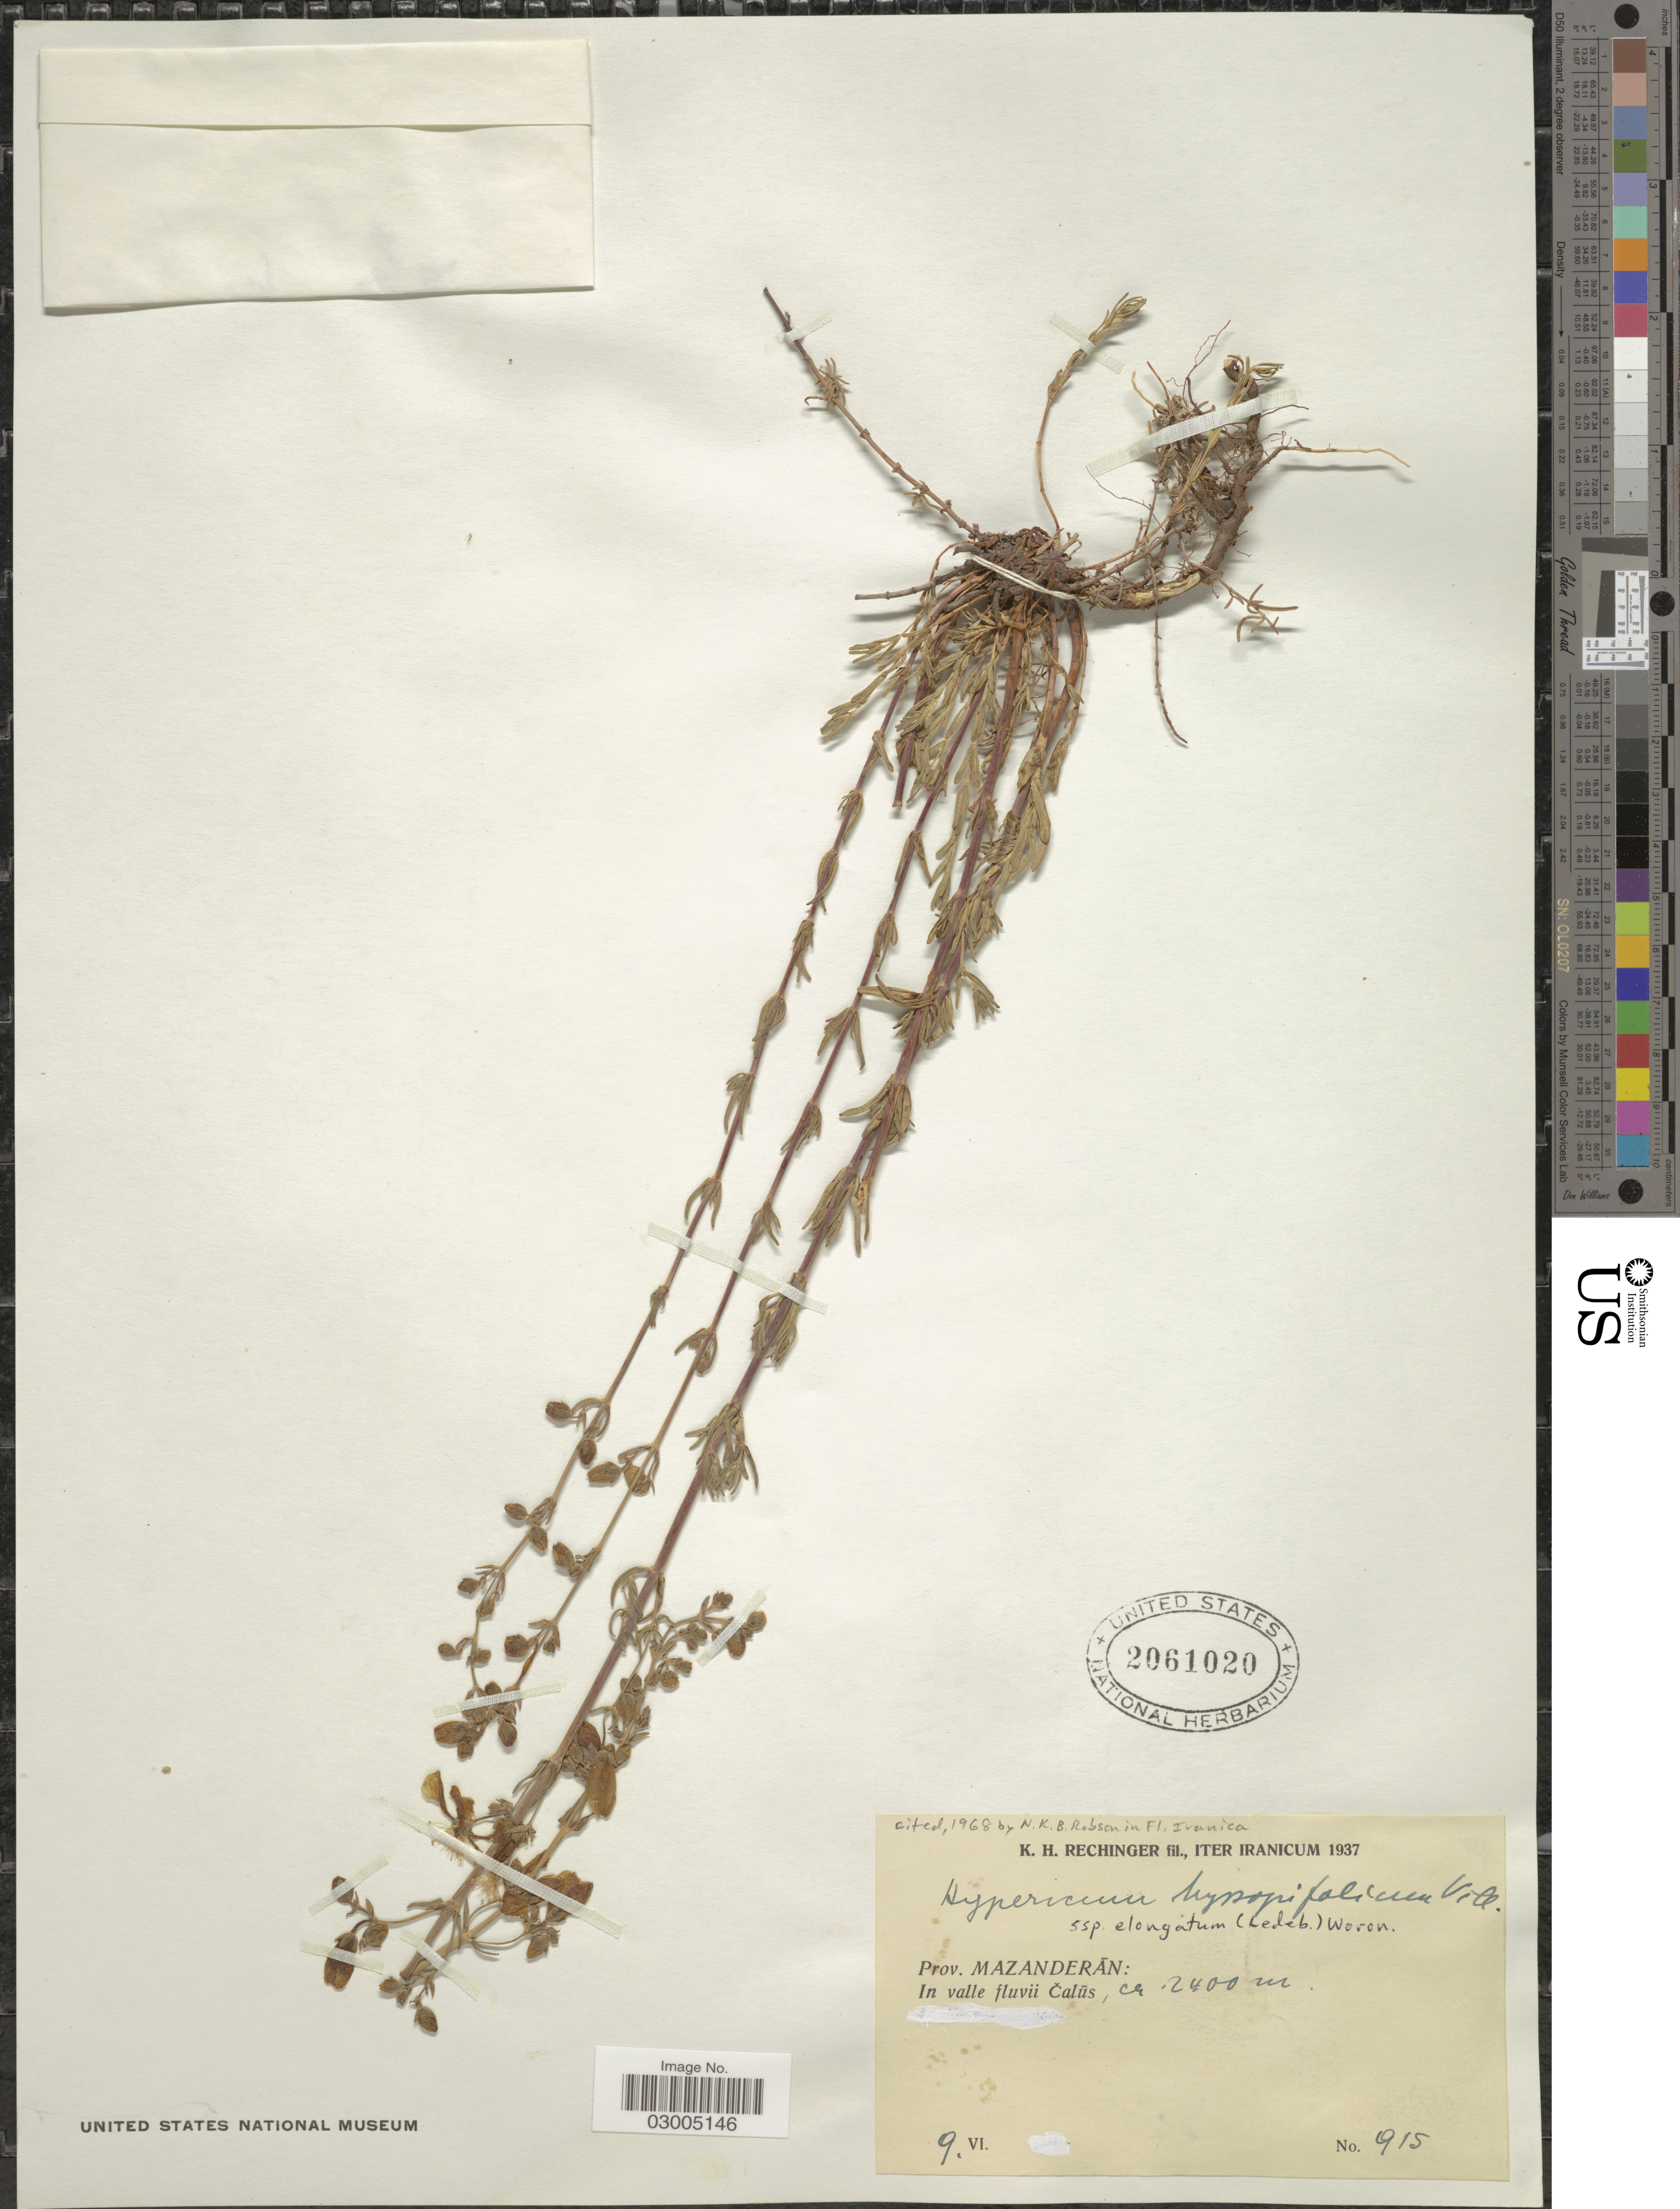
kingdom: Plantae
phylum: Tracheophyta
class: Magnoliopsida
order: Malpighiales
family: Hypericaceae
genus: Hypericum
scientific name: Hypericum hyssopifolium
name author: Chaix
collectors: K. H. Rechinger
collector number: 915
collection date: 1937-06-09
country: Iran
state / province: Mazandaran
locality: Prov. Mazanderán. In valle fluvii Calus.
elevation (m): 2400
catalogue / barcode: US 2061020